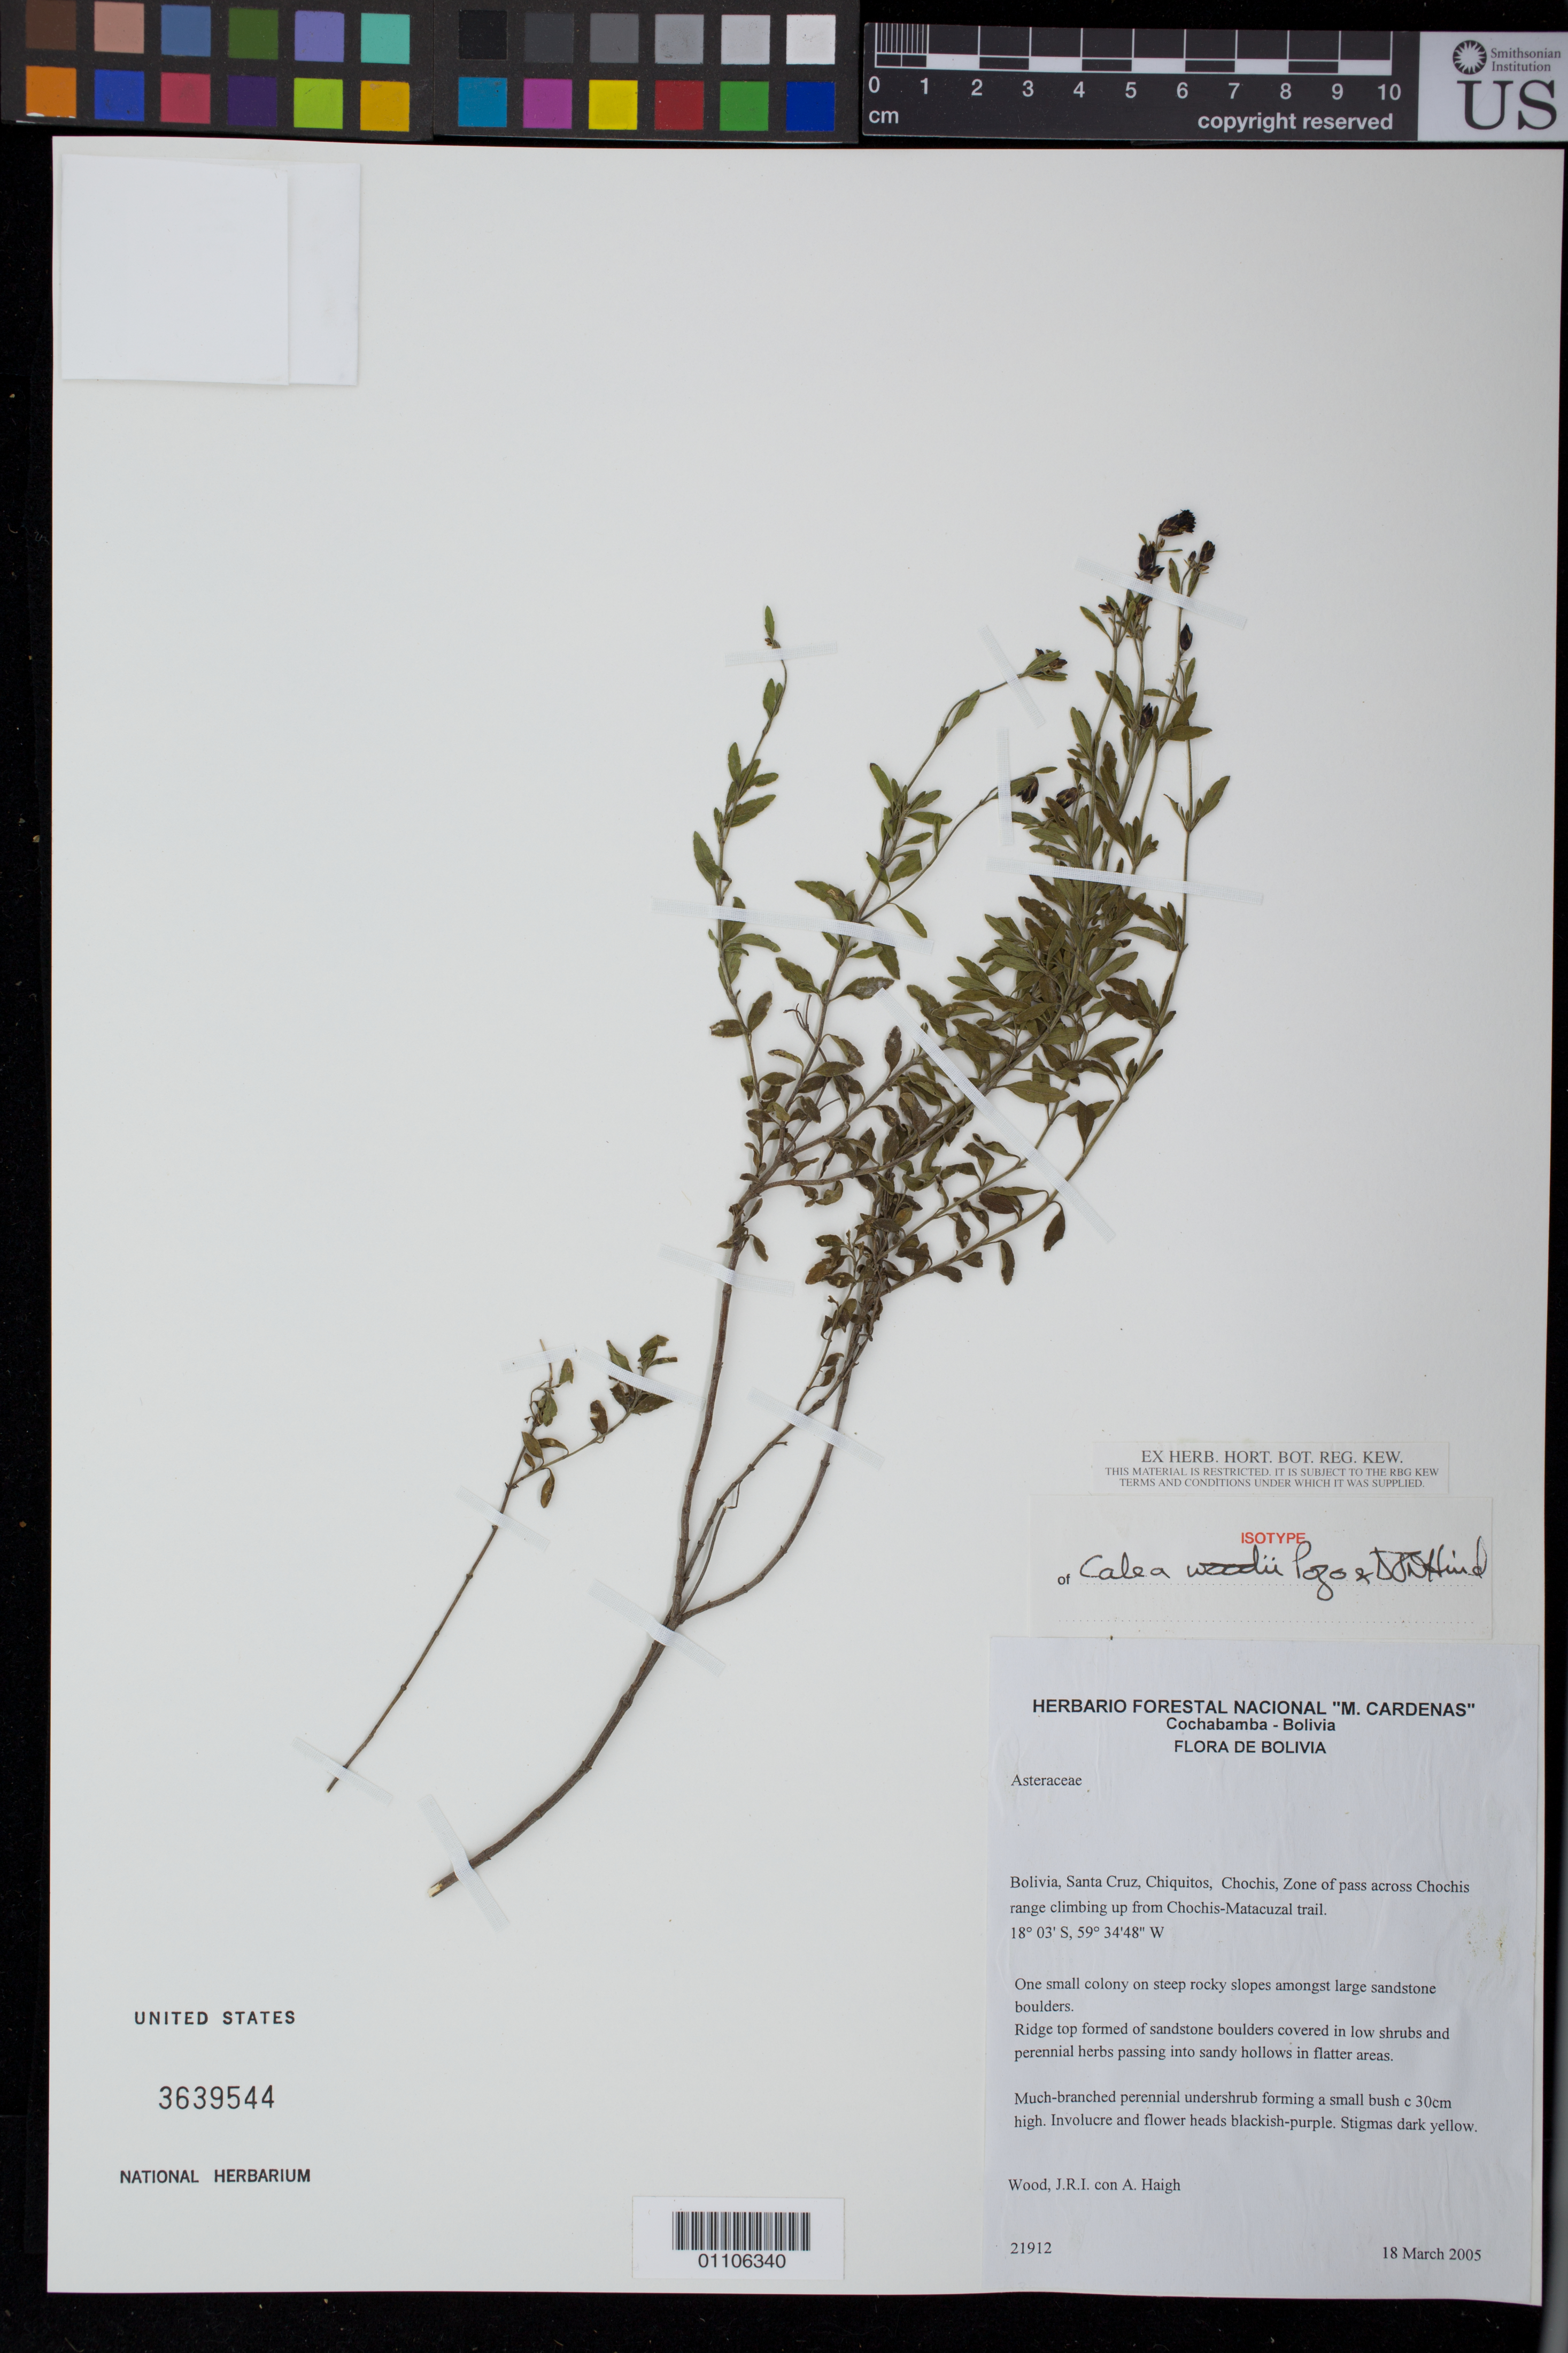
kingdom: Plantae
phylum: Tracheophyta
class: Magnoliopsida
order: Asterales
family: Asteraceae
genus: Calea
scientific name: Calea woodii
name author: Pozo & D.J.N. Hind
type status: Isotype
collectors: J. R. I. Wood et al.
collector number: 21912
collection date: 2005-03-18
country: Bolivia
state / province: Santa Cruz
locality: Santa Cruz, Chiquitos, Chochis, zone of pass across Chochis range climbing up from Chochis-Matacuzal trail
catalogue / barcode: US 3639544